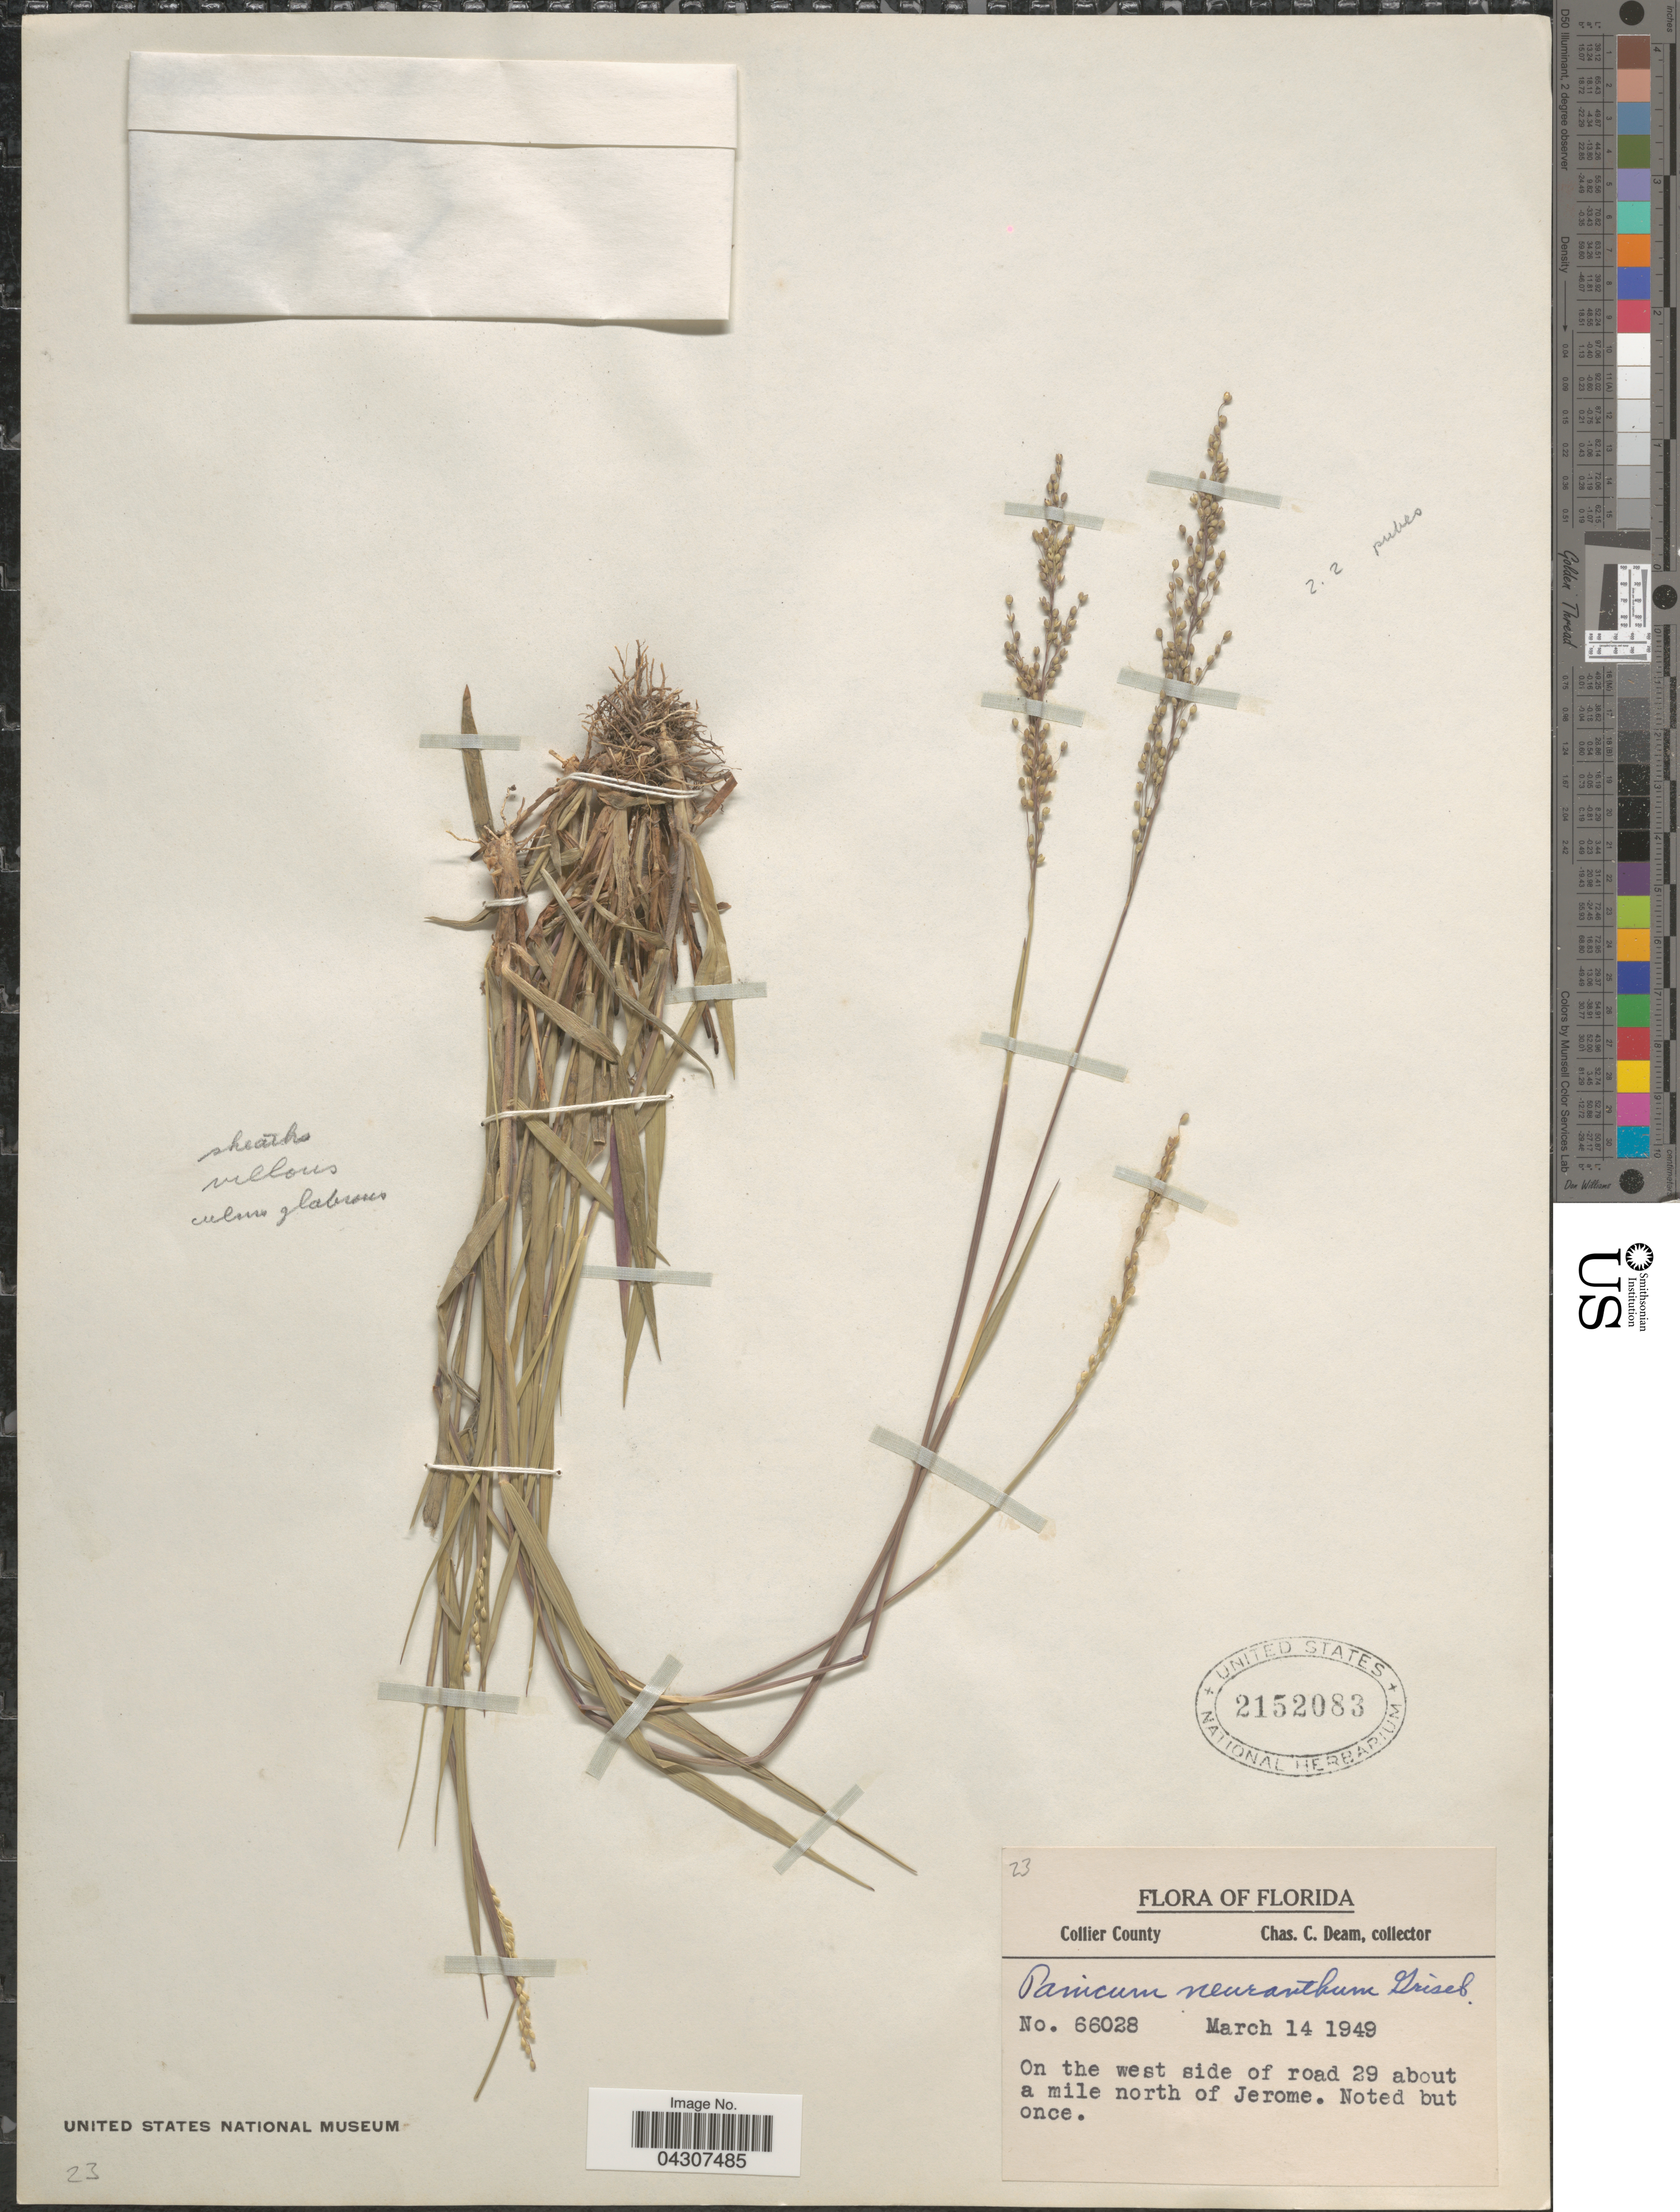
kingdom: Plantae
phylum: Tracheophyta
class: Liliopsida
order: Poales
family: Poaceae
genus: Dichanthelium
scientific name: Dichanthelium aciculare var. aciculare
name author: (Desv. ex Poir.) Gould & C.A. Clark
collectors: C. C. Deam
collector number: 66028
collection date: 1949-03-14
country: United States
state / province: Florida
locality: Collier County. On the west side of road 29 about a mile north of Jerome.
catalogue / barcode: US 2152083